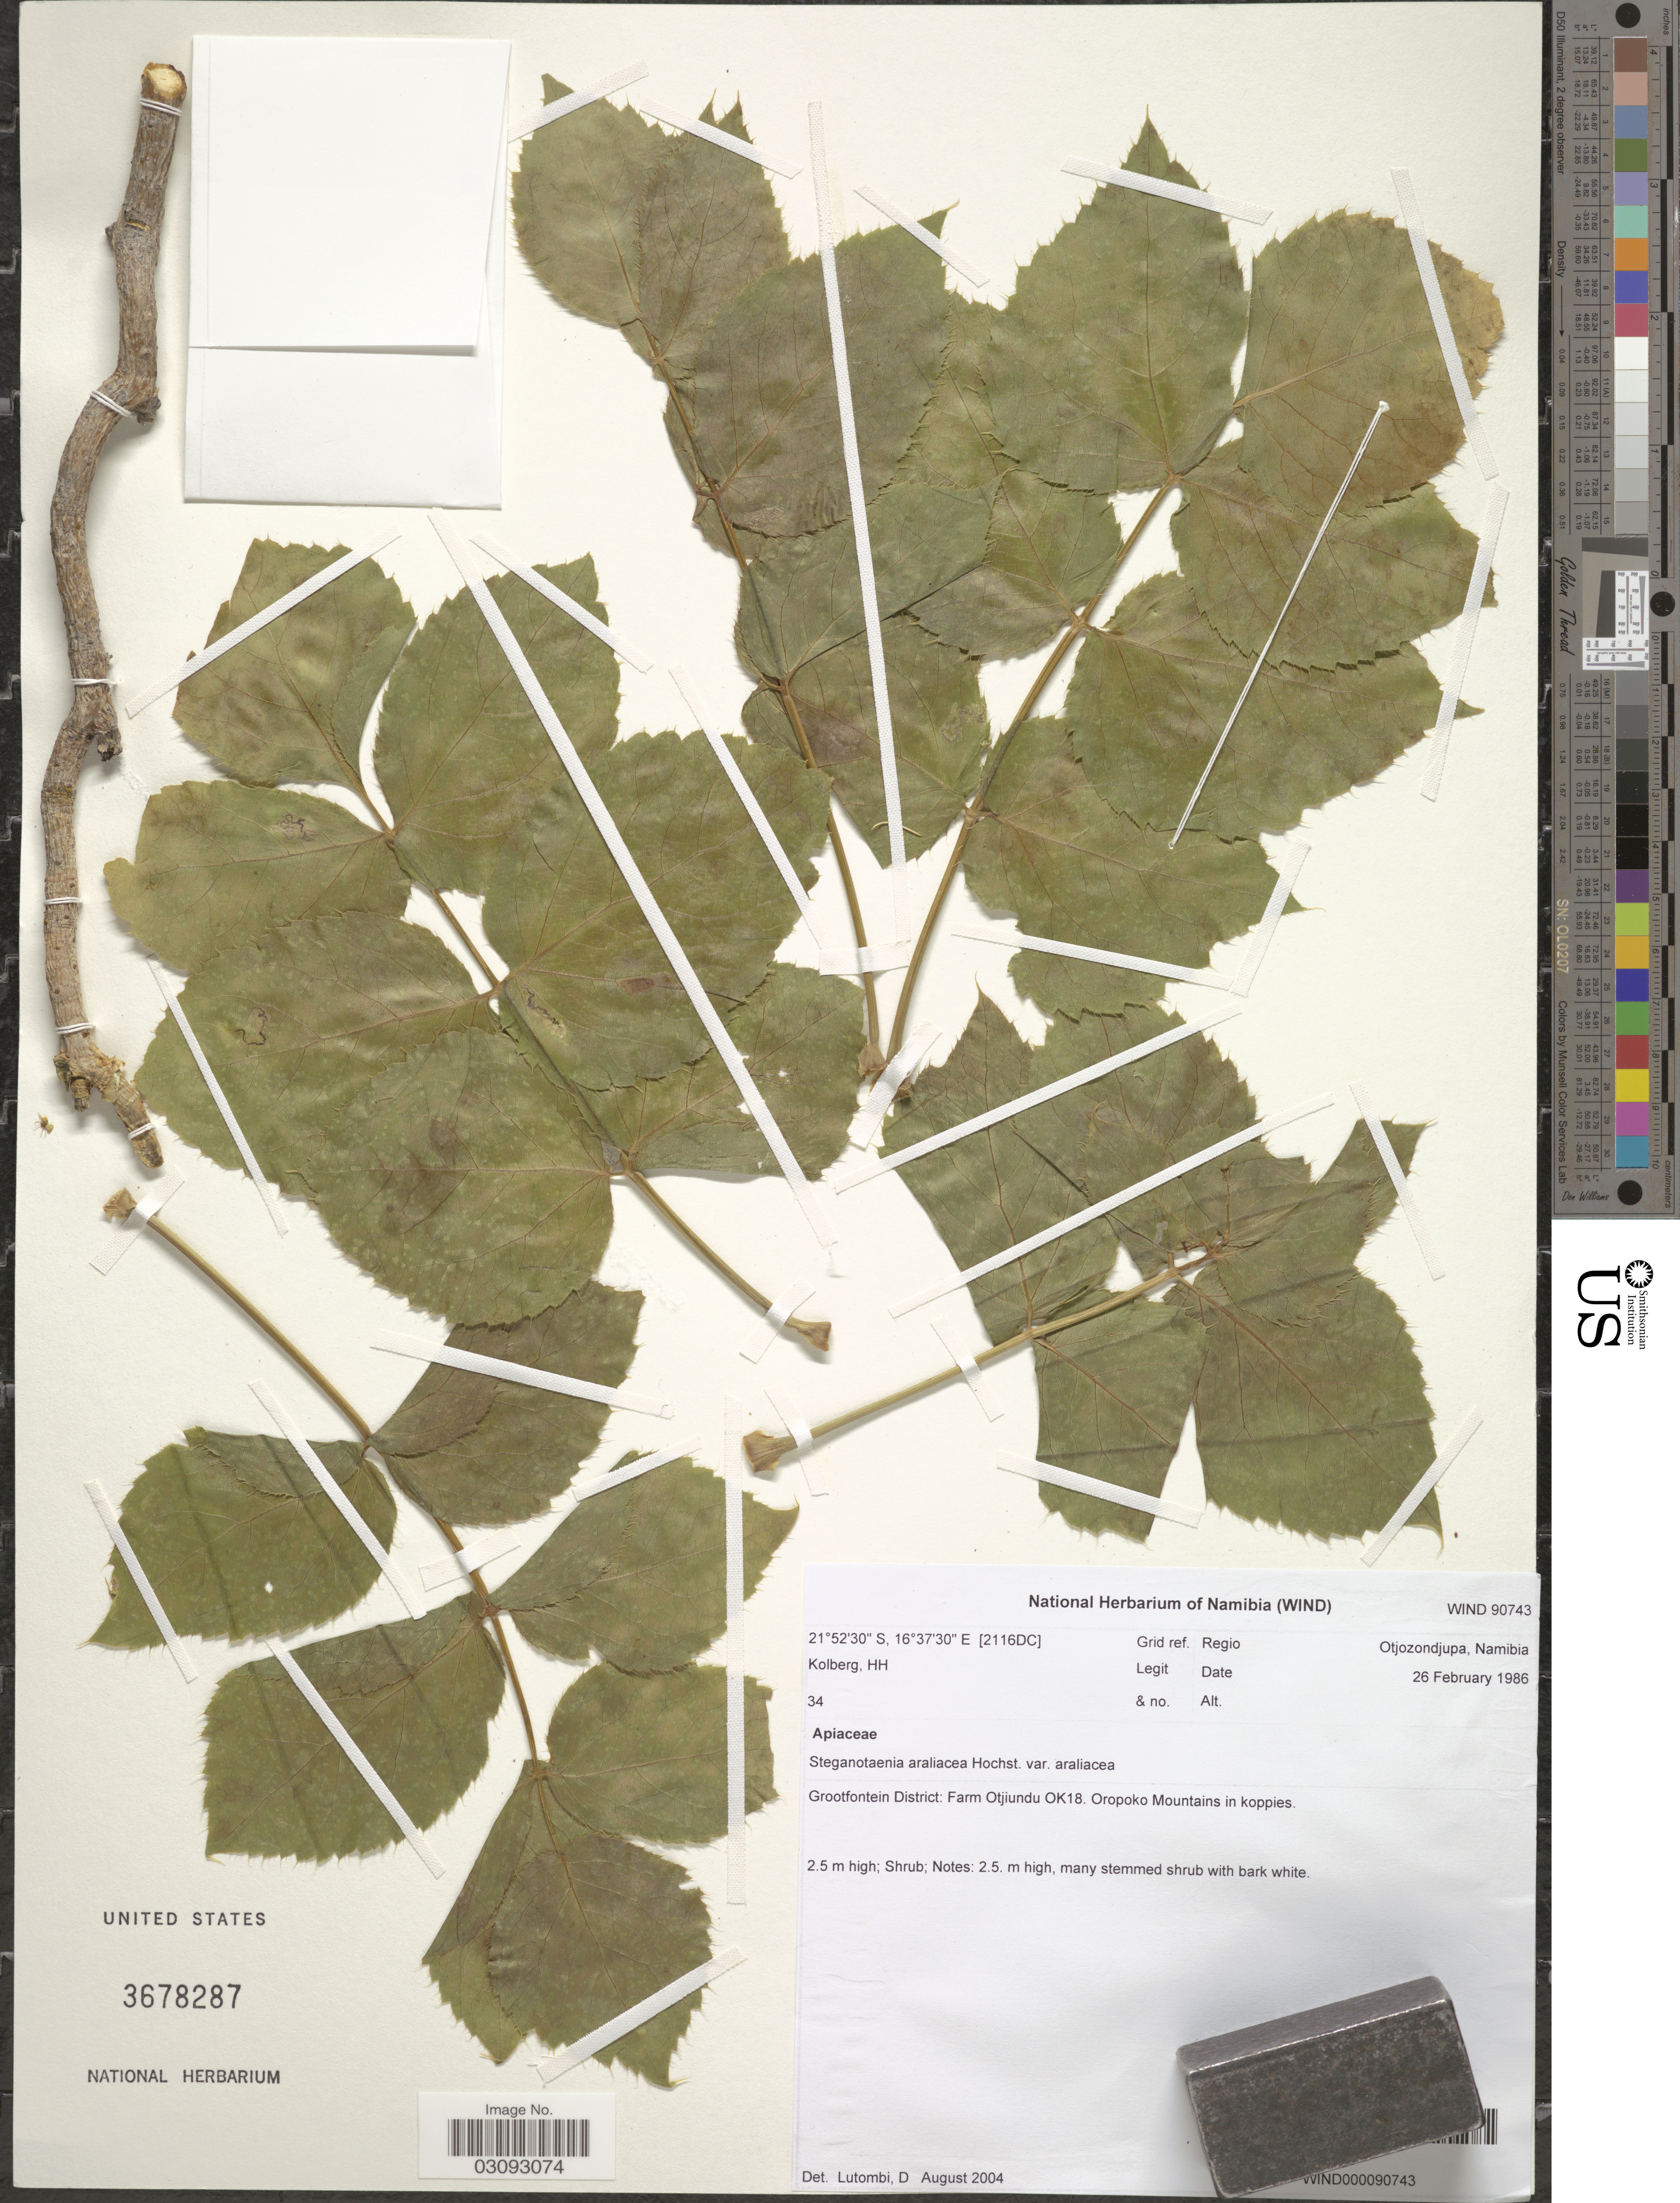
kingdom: Plantae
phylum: Tracheophyta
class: Magnoliopsida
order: Apiales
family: Apiaceae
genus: Peucedanum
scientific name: Peucedanum araliaceum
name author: (Hochst.) Benth. & Hook. f. ex Vatke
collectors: H. H. Kolberg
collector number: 34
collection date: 1986-02-26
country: Namibia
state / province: Otjozondjupa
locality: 2116DC Grid ref. Regio Otjozondjupa. Grootfontein District: Farm Otjiundu OK18. Oropoko Mountains in koppies.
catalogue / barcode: US 3678287